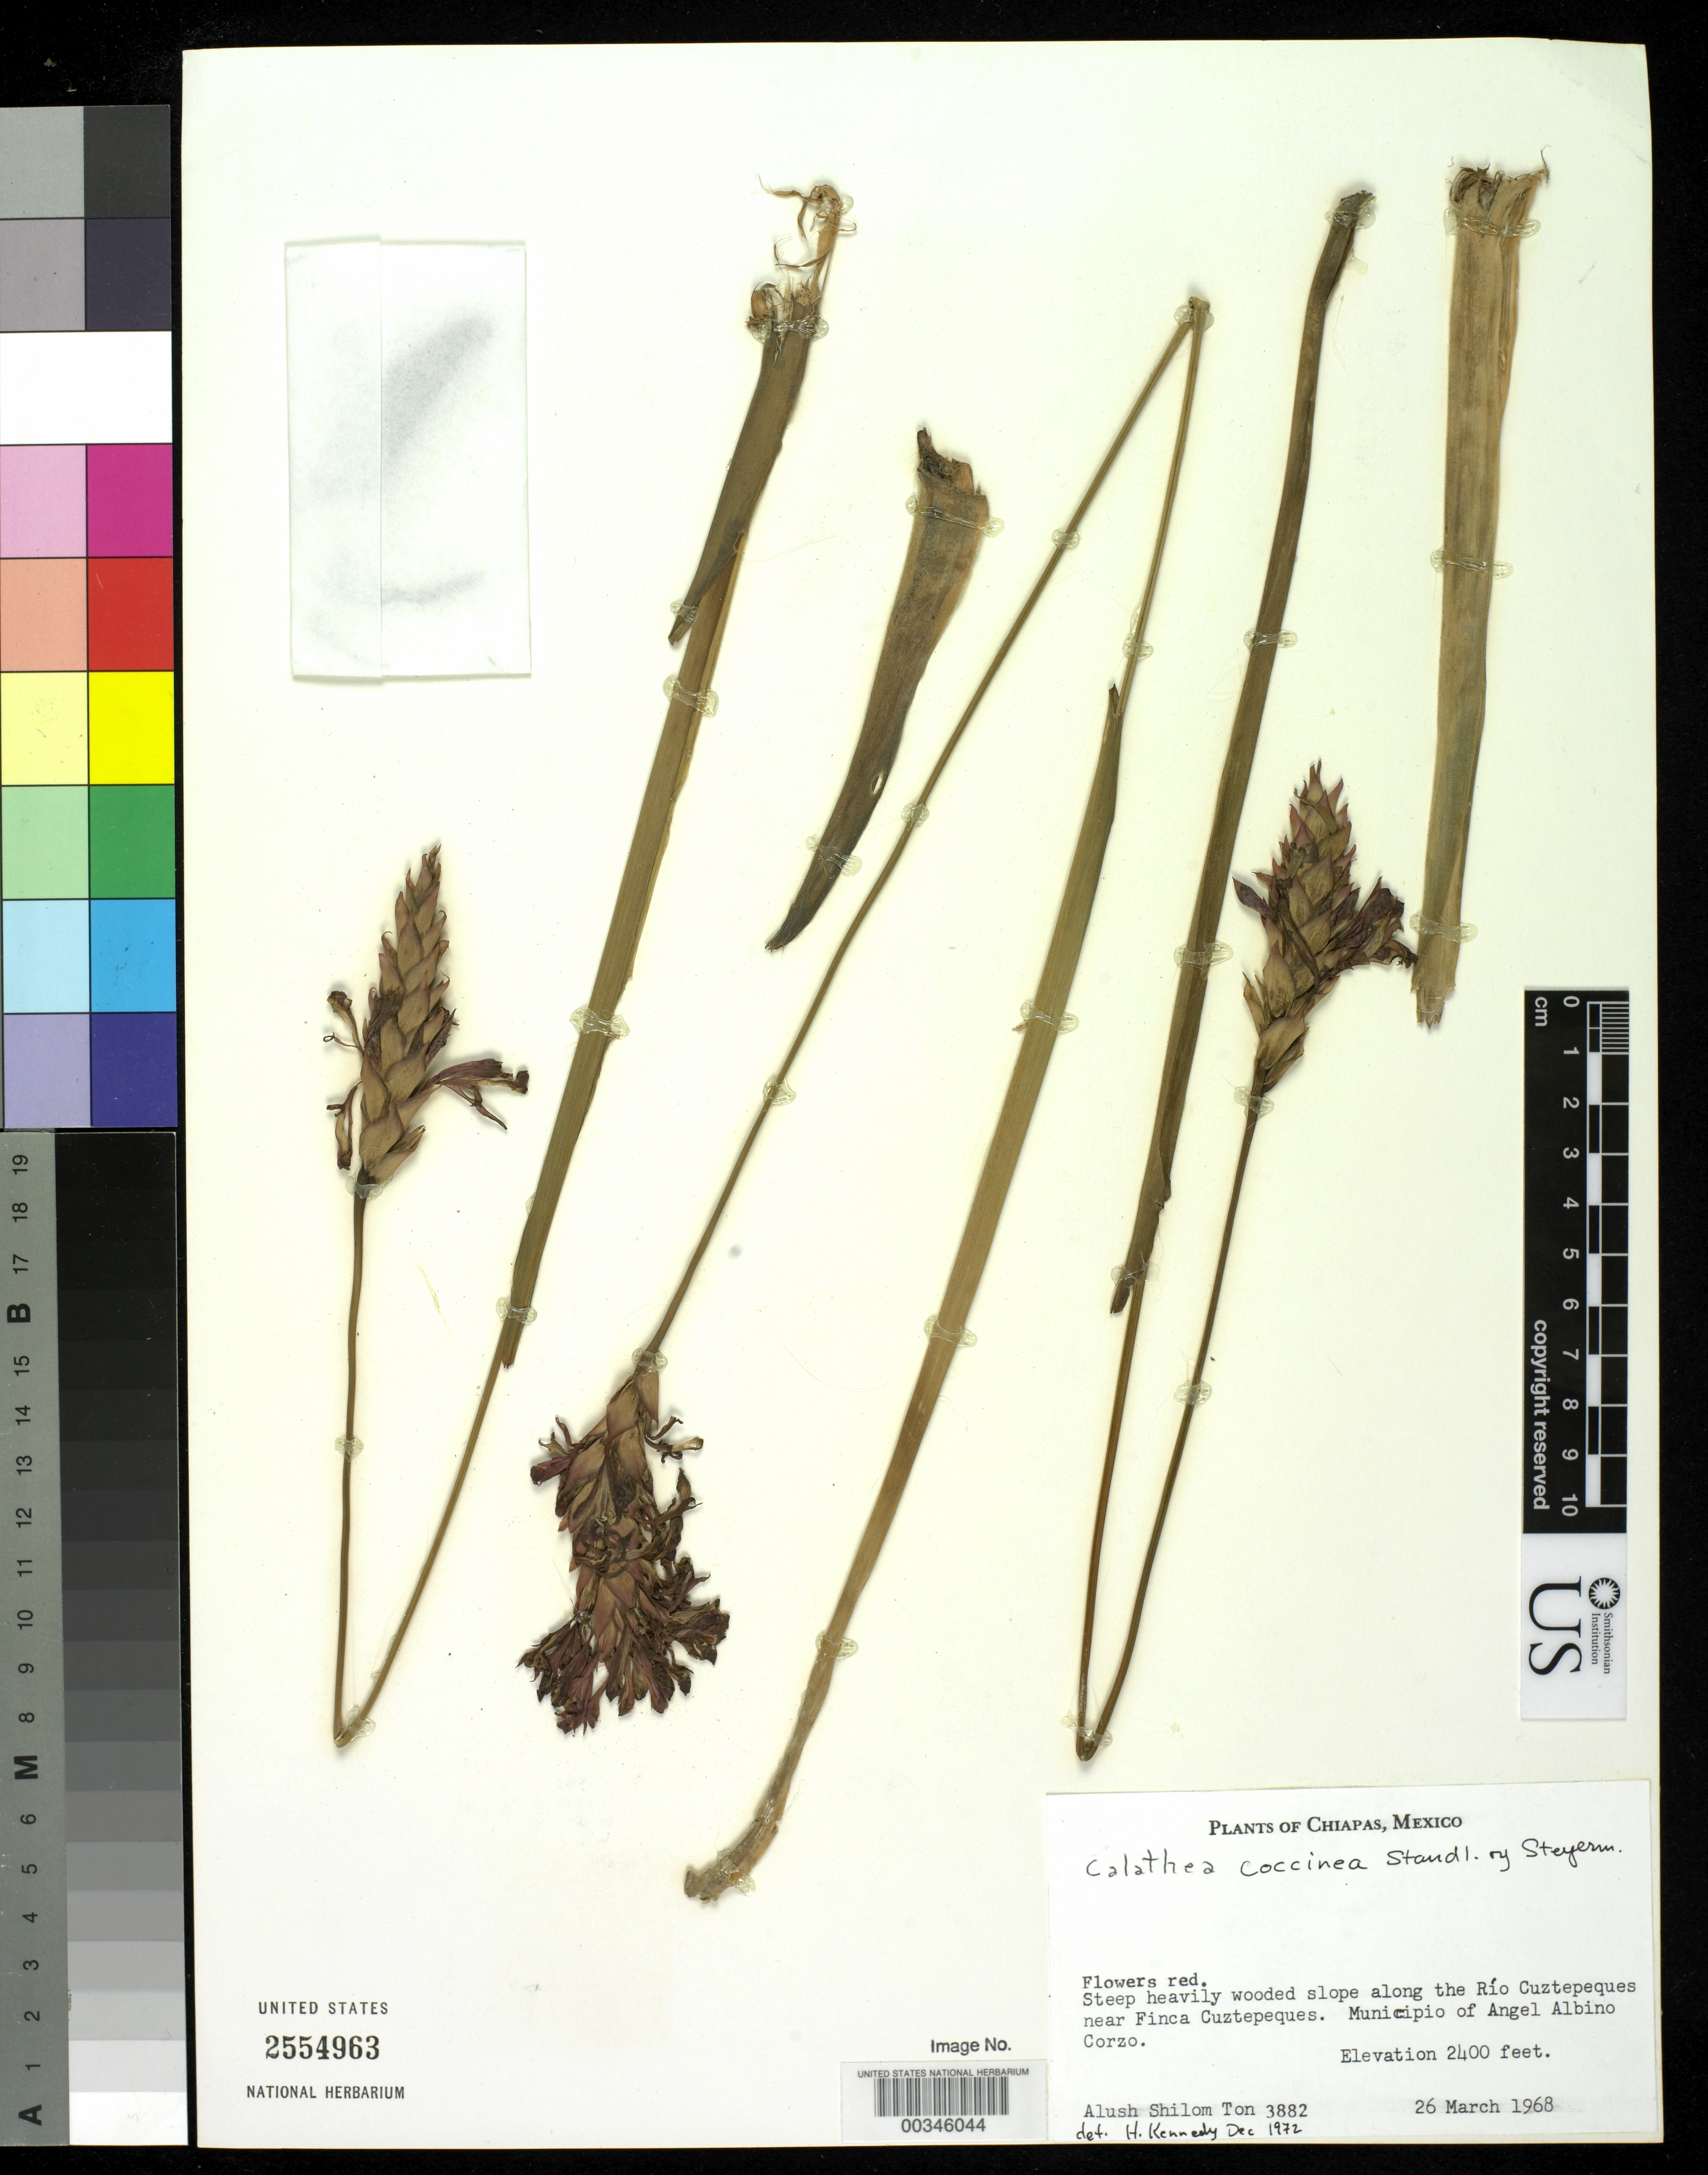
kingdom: Plantae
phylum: Tracheophyta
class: Liliopsida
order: Zingiberales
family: Marantaceae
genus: Goeppertia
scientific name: Goeppertia coccinea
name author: (Standl. & Steyerm.) Borchs. & S. Suárez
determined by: Strong, M. T., (US), Smithsonian Institution - National Museum of Natural History (UNITED STATES)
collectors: A. S. Ton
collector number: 3882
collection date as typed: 26 Mar 1968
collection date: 1968-03-26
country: Mexico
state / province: Chiapas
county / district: Angel Albino Corzo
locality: Along Rio Cuztepeques near Finca Cuztepeques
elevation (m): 732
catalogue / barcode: US 2554963